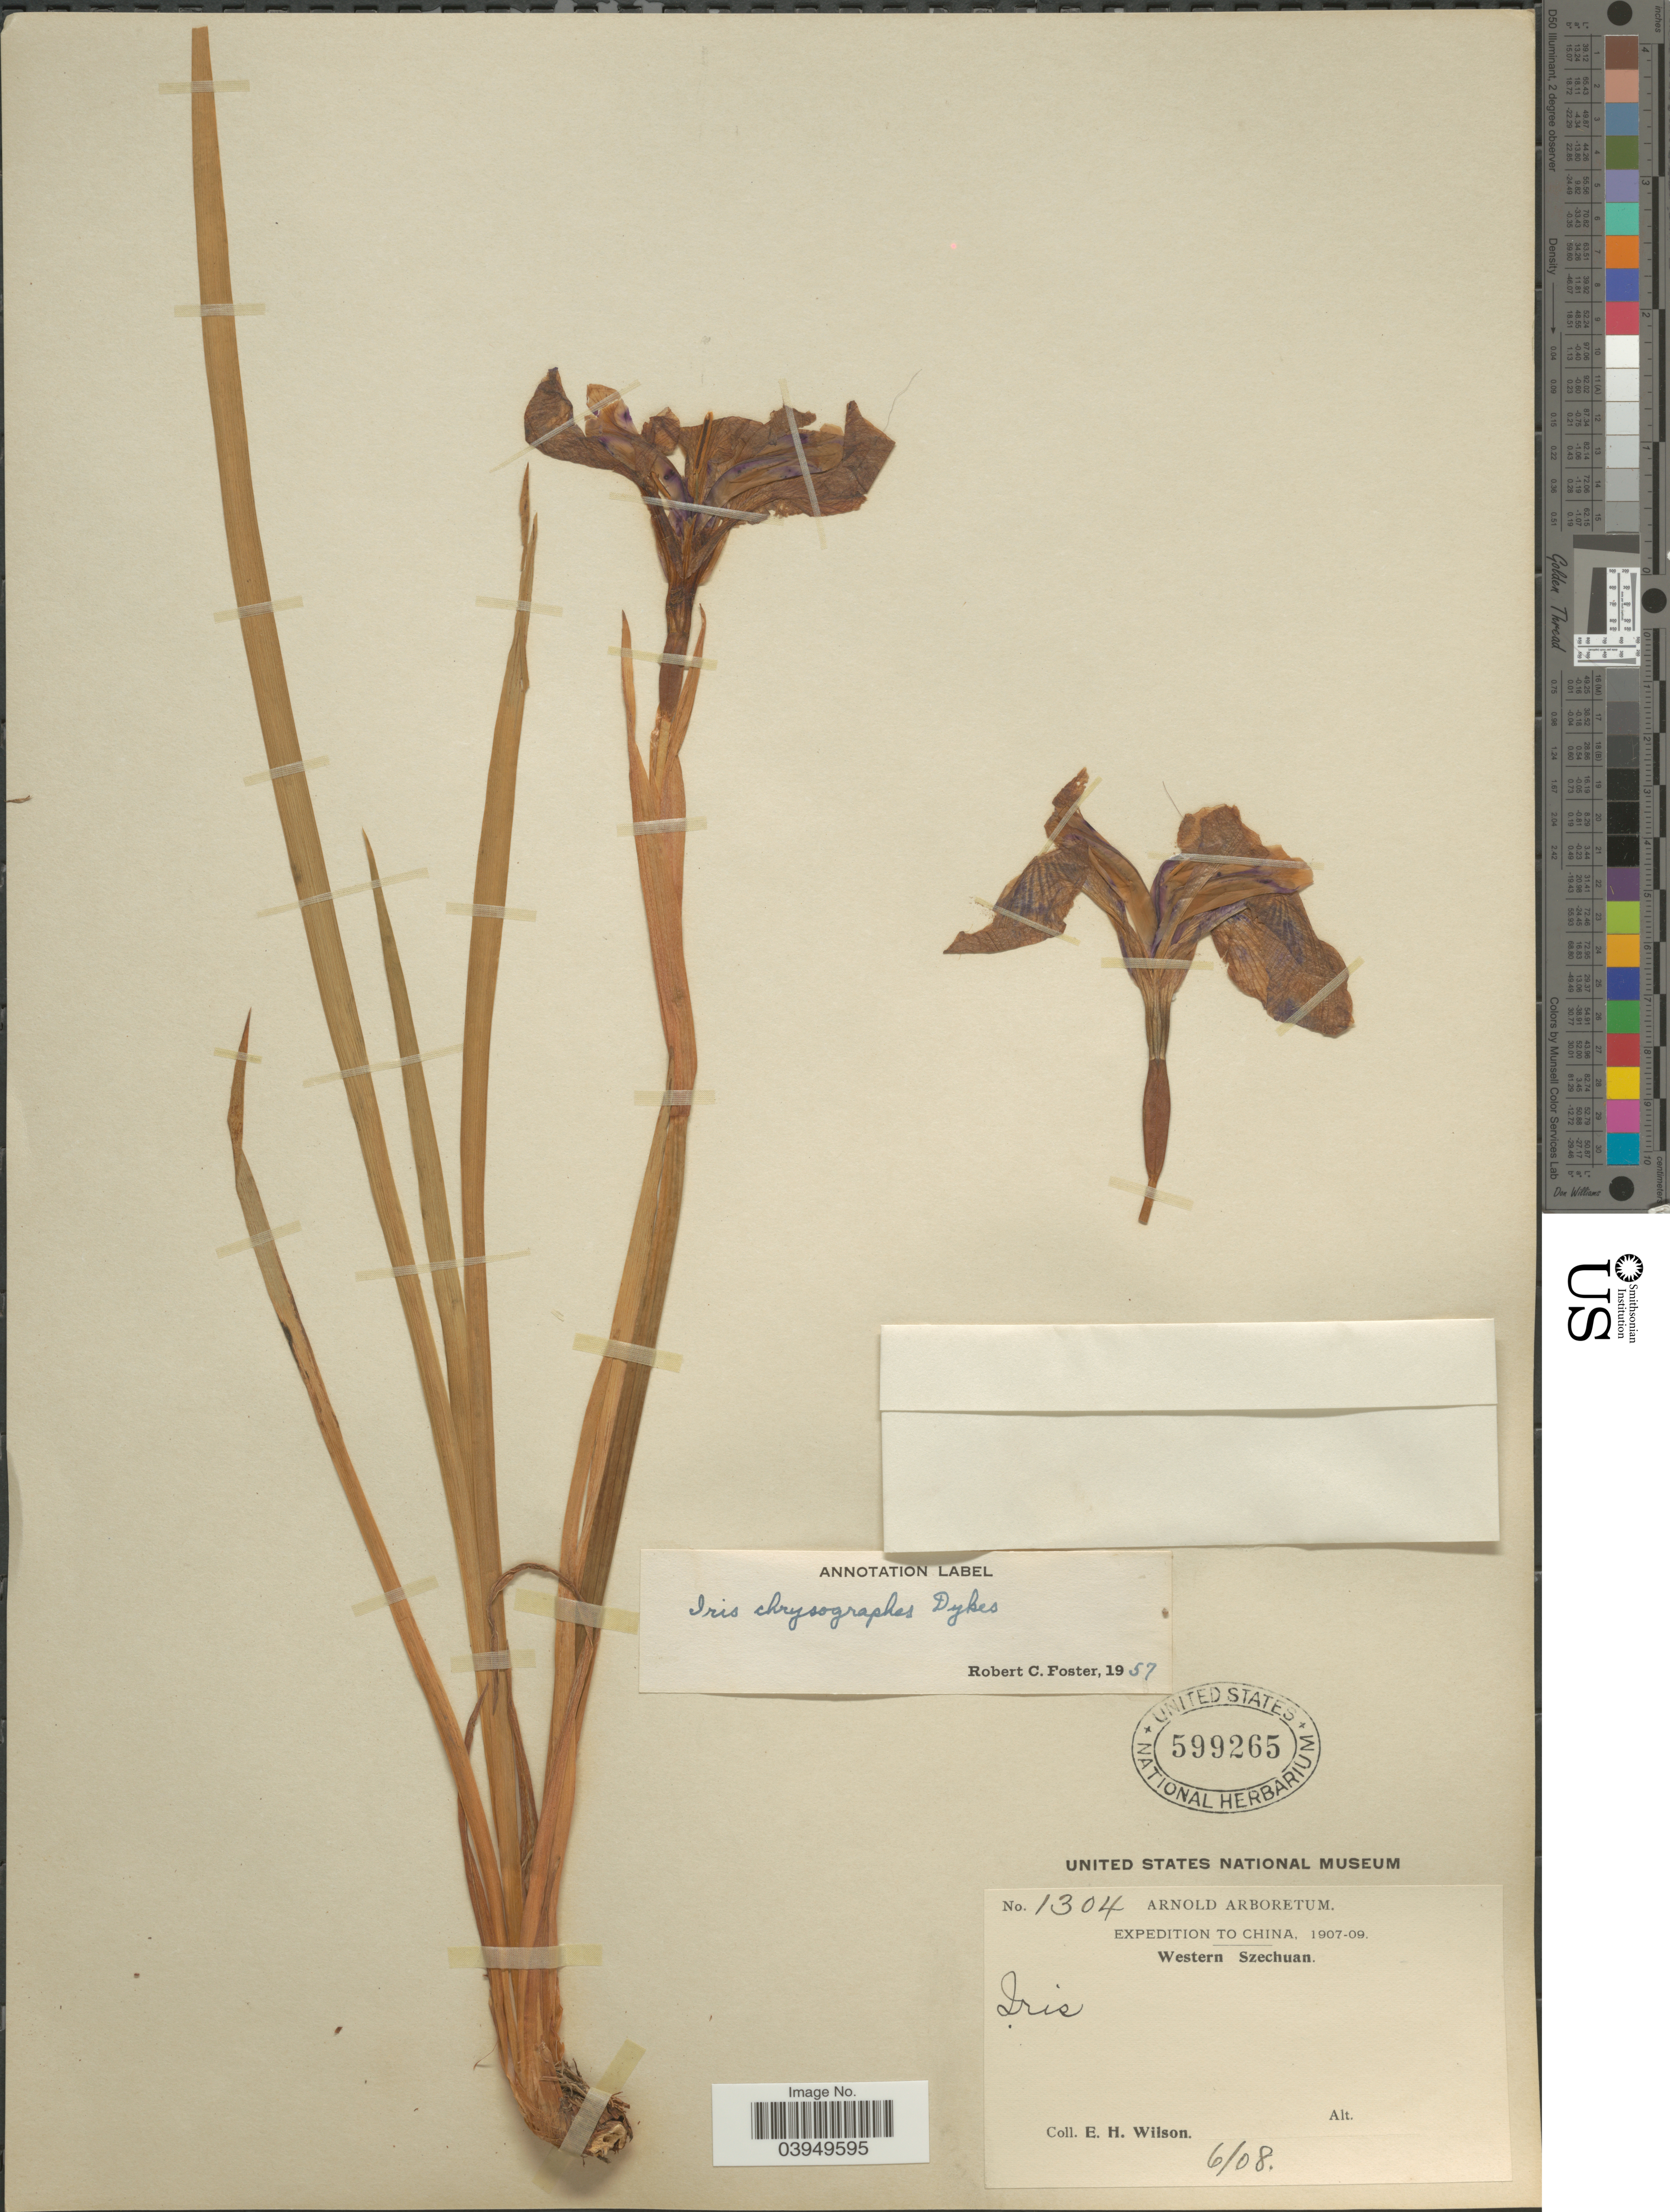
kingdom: Plantae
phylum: Tracheophyta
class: Liliopsida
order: Asparagales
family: Iridaceae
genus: Iris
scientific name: Iris chrysographes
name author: Dykes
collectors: E. Wilson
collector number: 1304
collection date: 1908-06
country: China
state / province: Sichuan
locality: Western Szechuan.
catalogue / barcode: US 599265